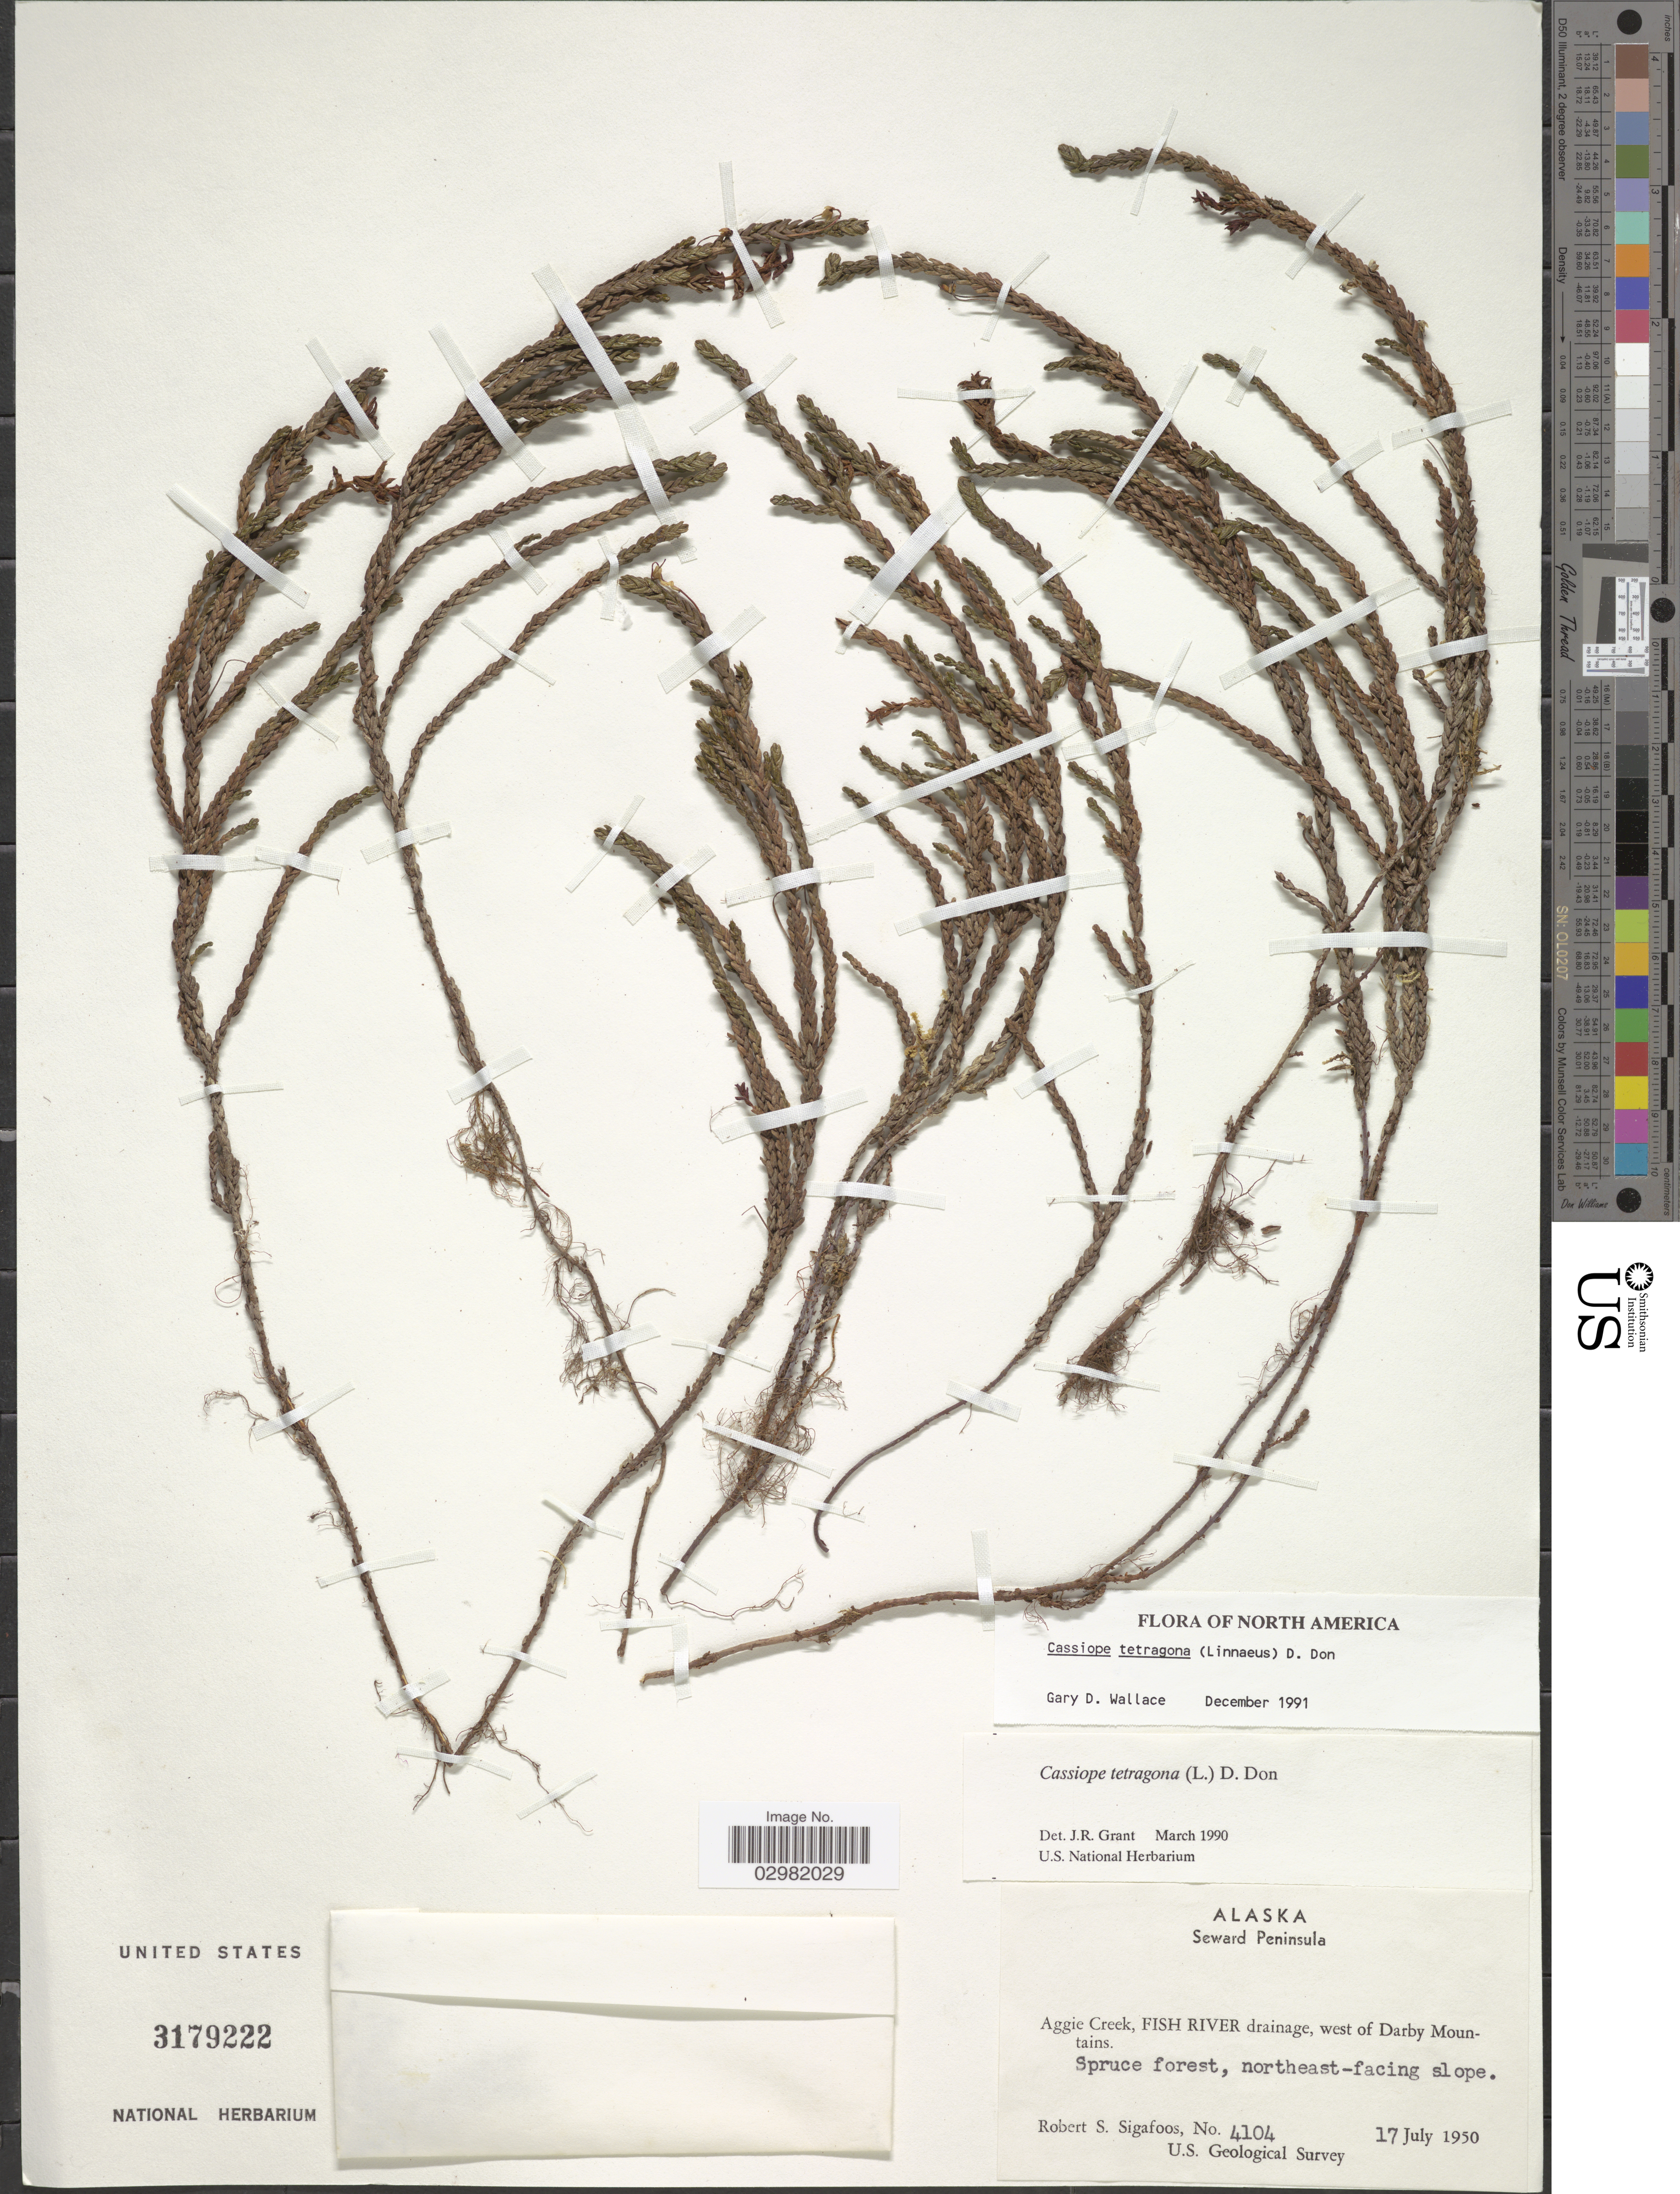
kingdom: Plantae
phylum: Tracheophyta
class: Magnoliopsida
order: Ericales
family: Ericaceae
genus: Cassiope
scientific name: Cassiope tetragona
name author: (L.) D. Don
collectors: R. Sigafoos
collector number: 4104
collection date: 1950-07-17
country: United States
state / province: Alaska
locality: Aggie Creek, Fish River drainage, west of Darby Mountains.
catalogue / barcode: US 3179222